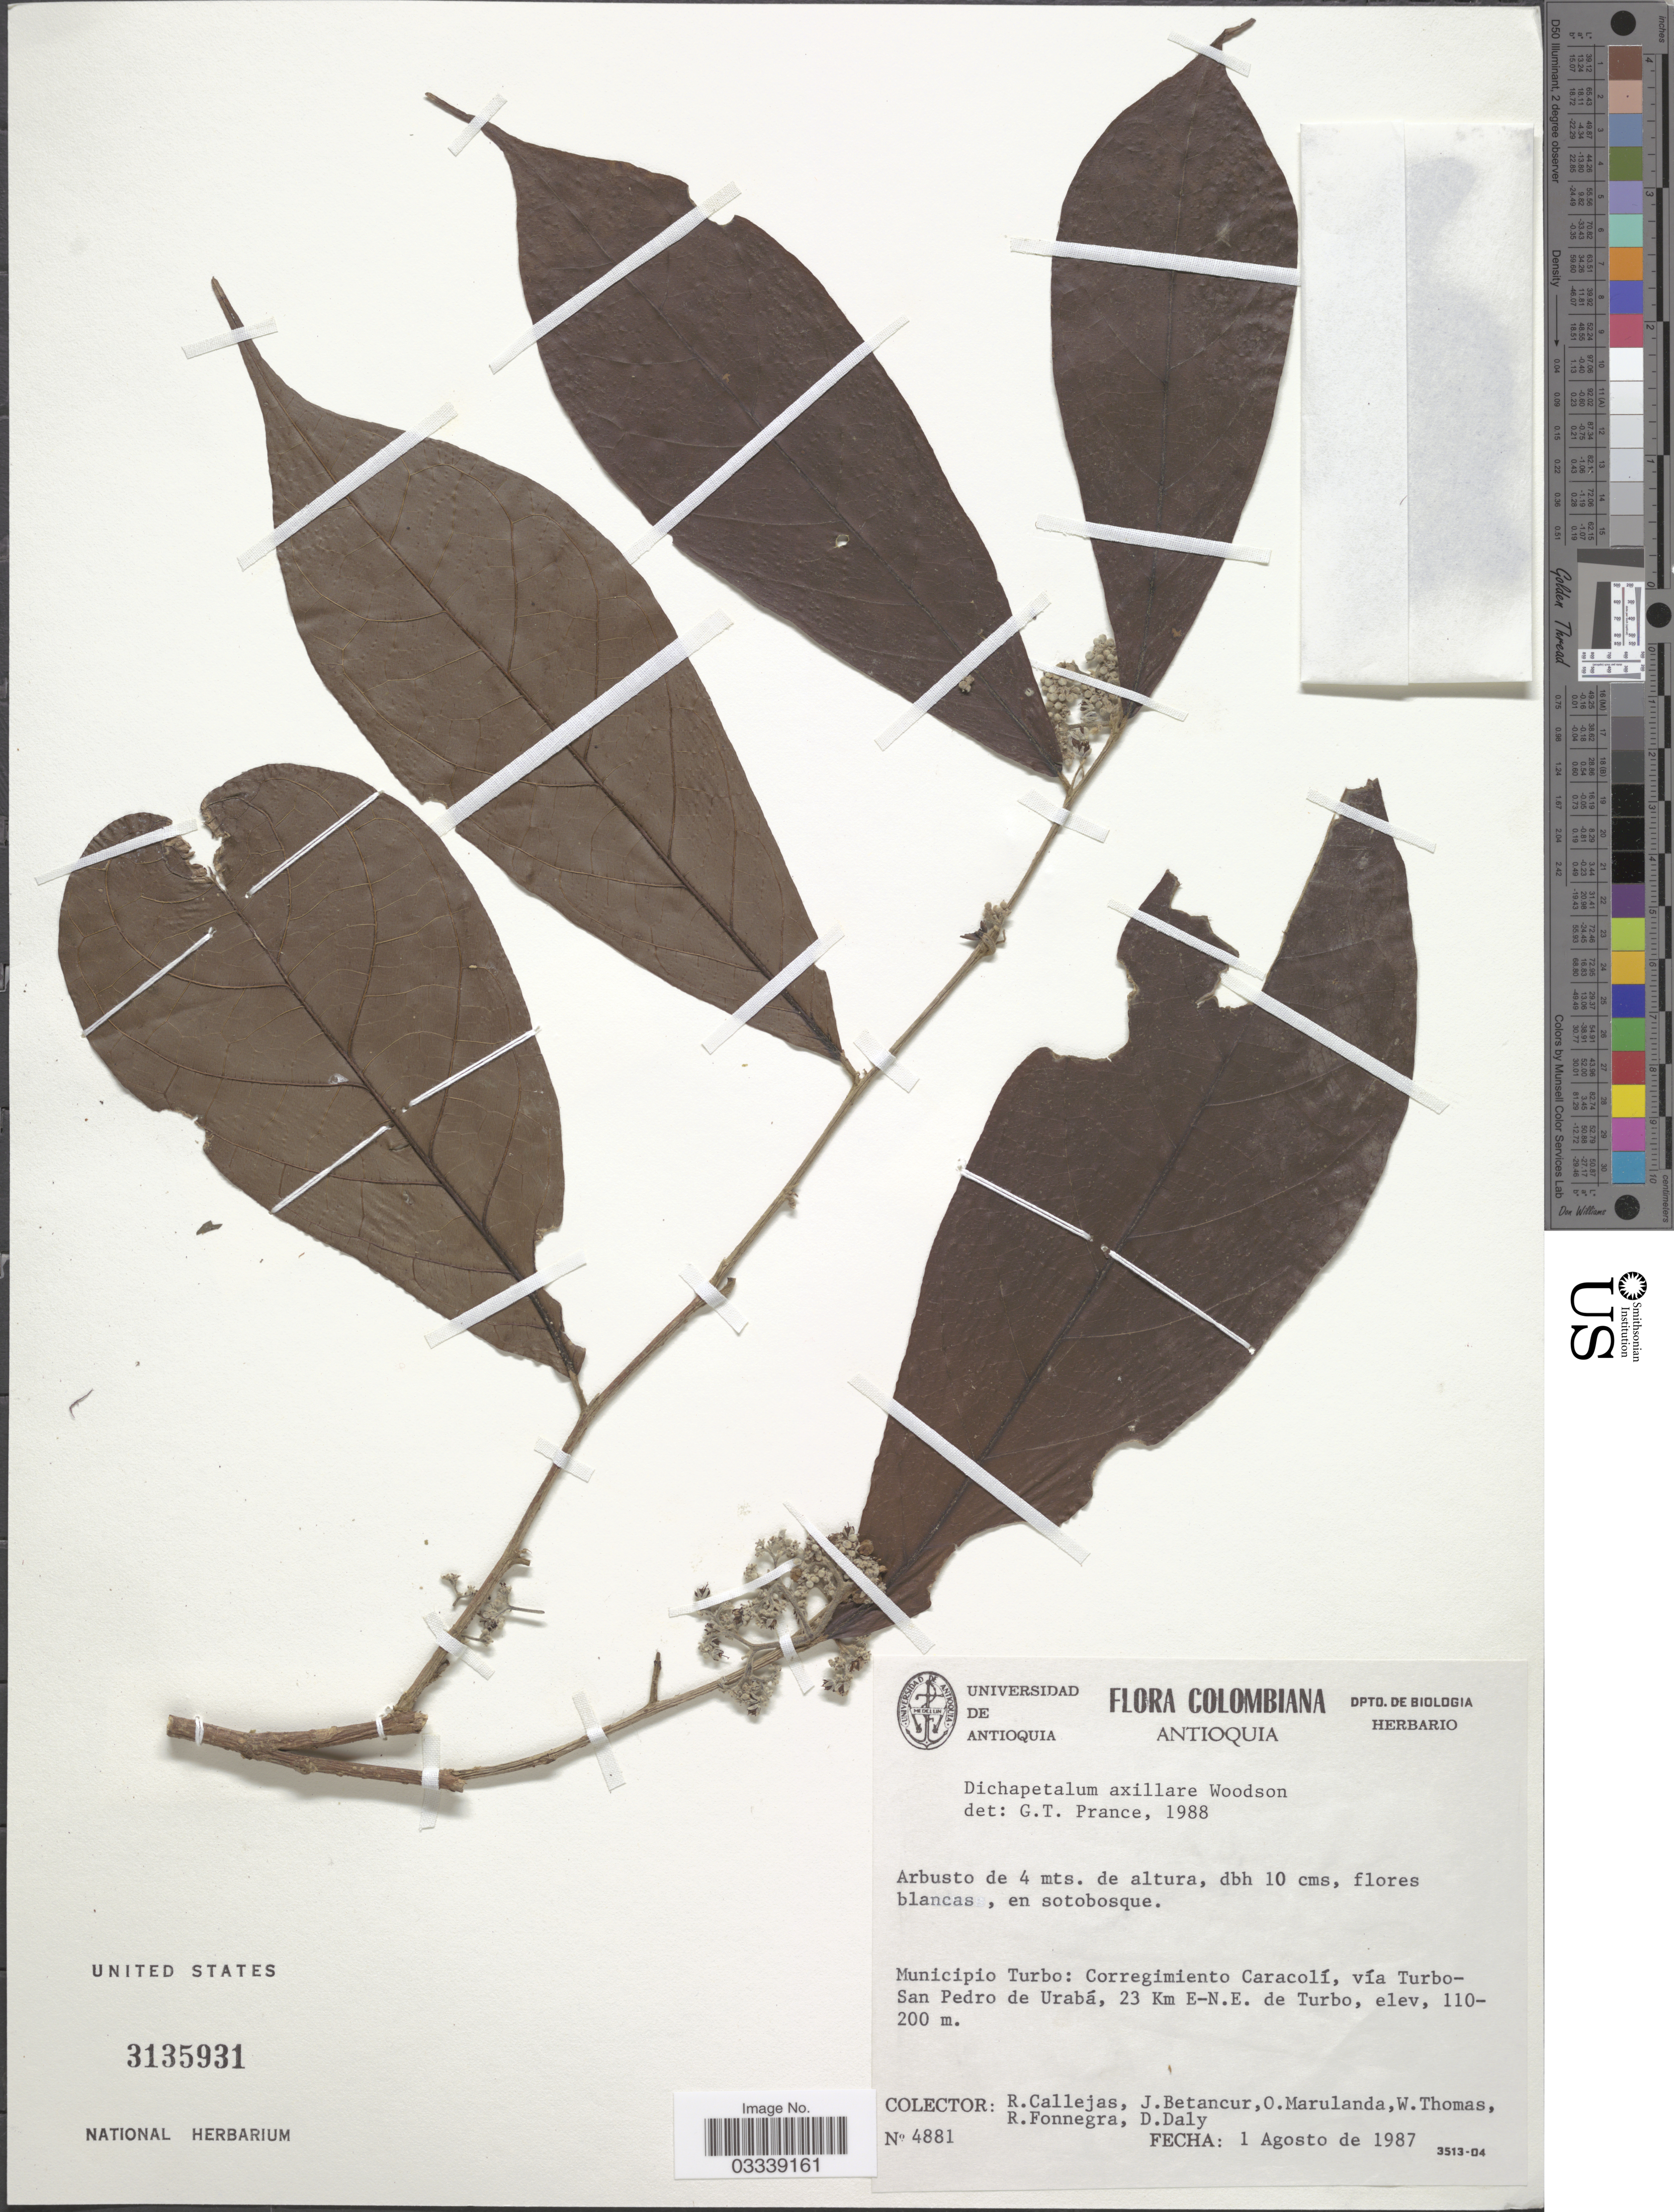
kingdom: Plantae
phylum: Tracheophyta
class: Magnoliopsida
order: Malpighiales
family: Dichapetalaceae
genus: Dichapetalum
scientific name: Dichapetalum axillare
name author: Woodson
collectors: R. Callejas, J. Betancur, O. Marulanda, W. Thomas & et al.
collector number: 4881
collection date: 1987-08-01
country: Colombia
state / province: Antioquia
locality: Municipio Turbo: Corregimiento Caracolí, vía Turbo-San Pedro de Urabá, 23 Km E-N.E. de Turbo.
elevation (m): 110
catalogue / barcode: US 3135931